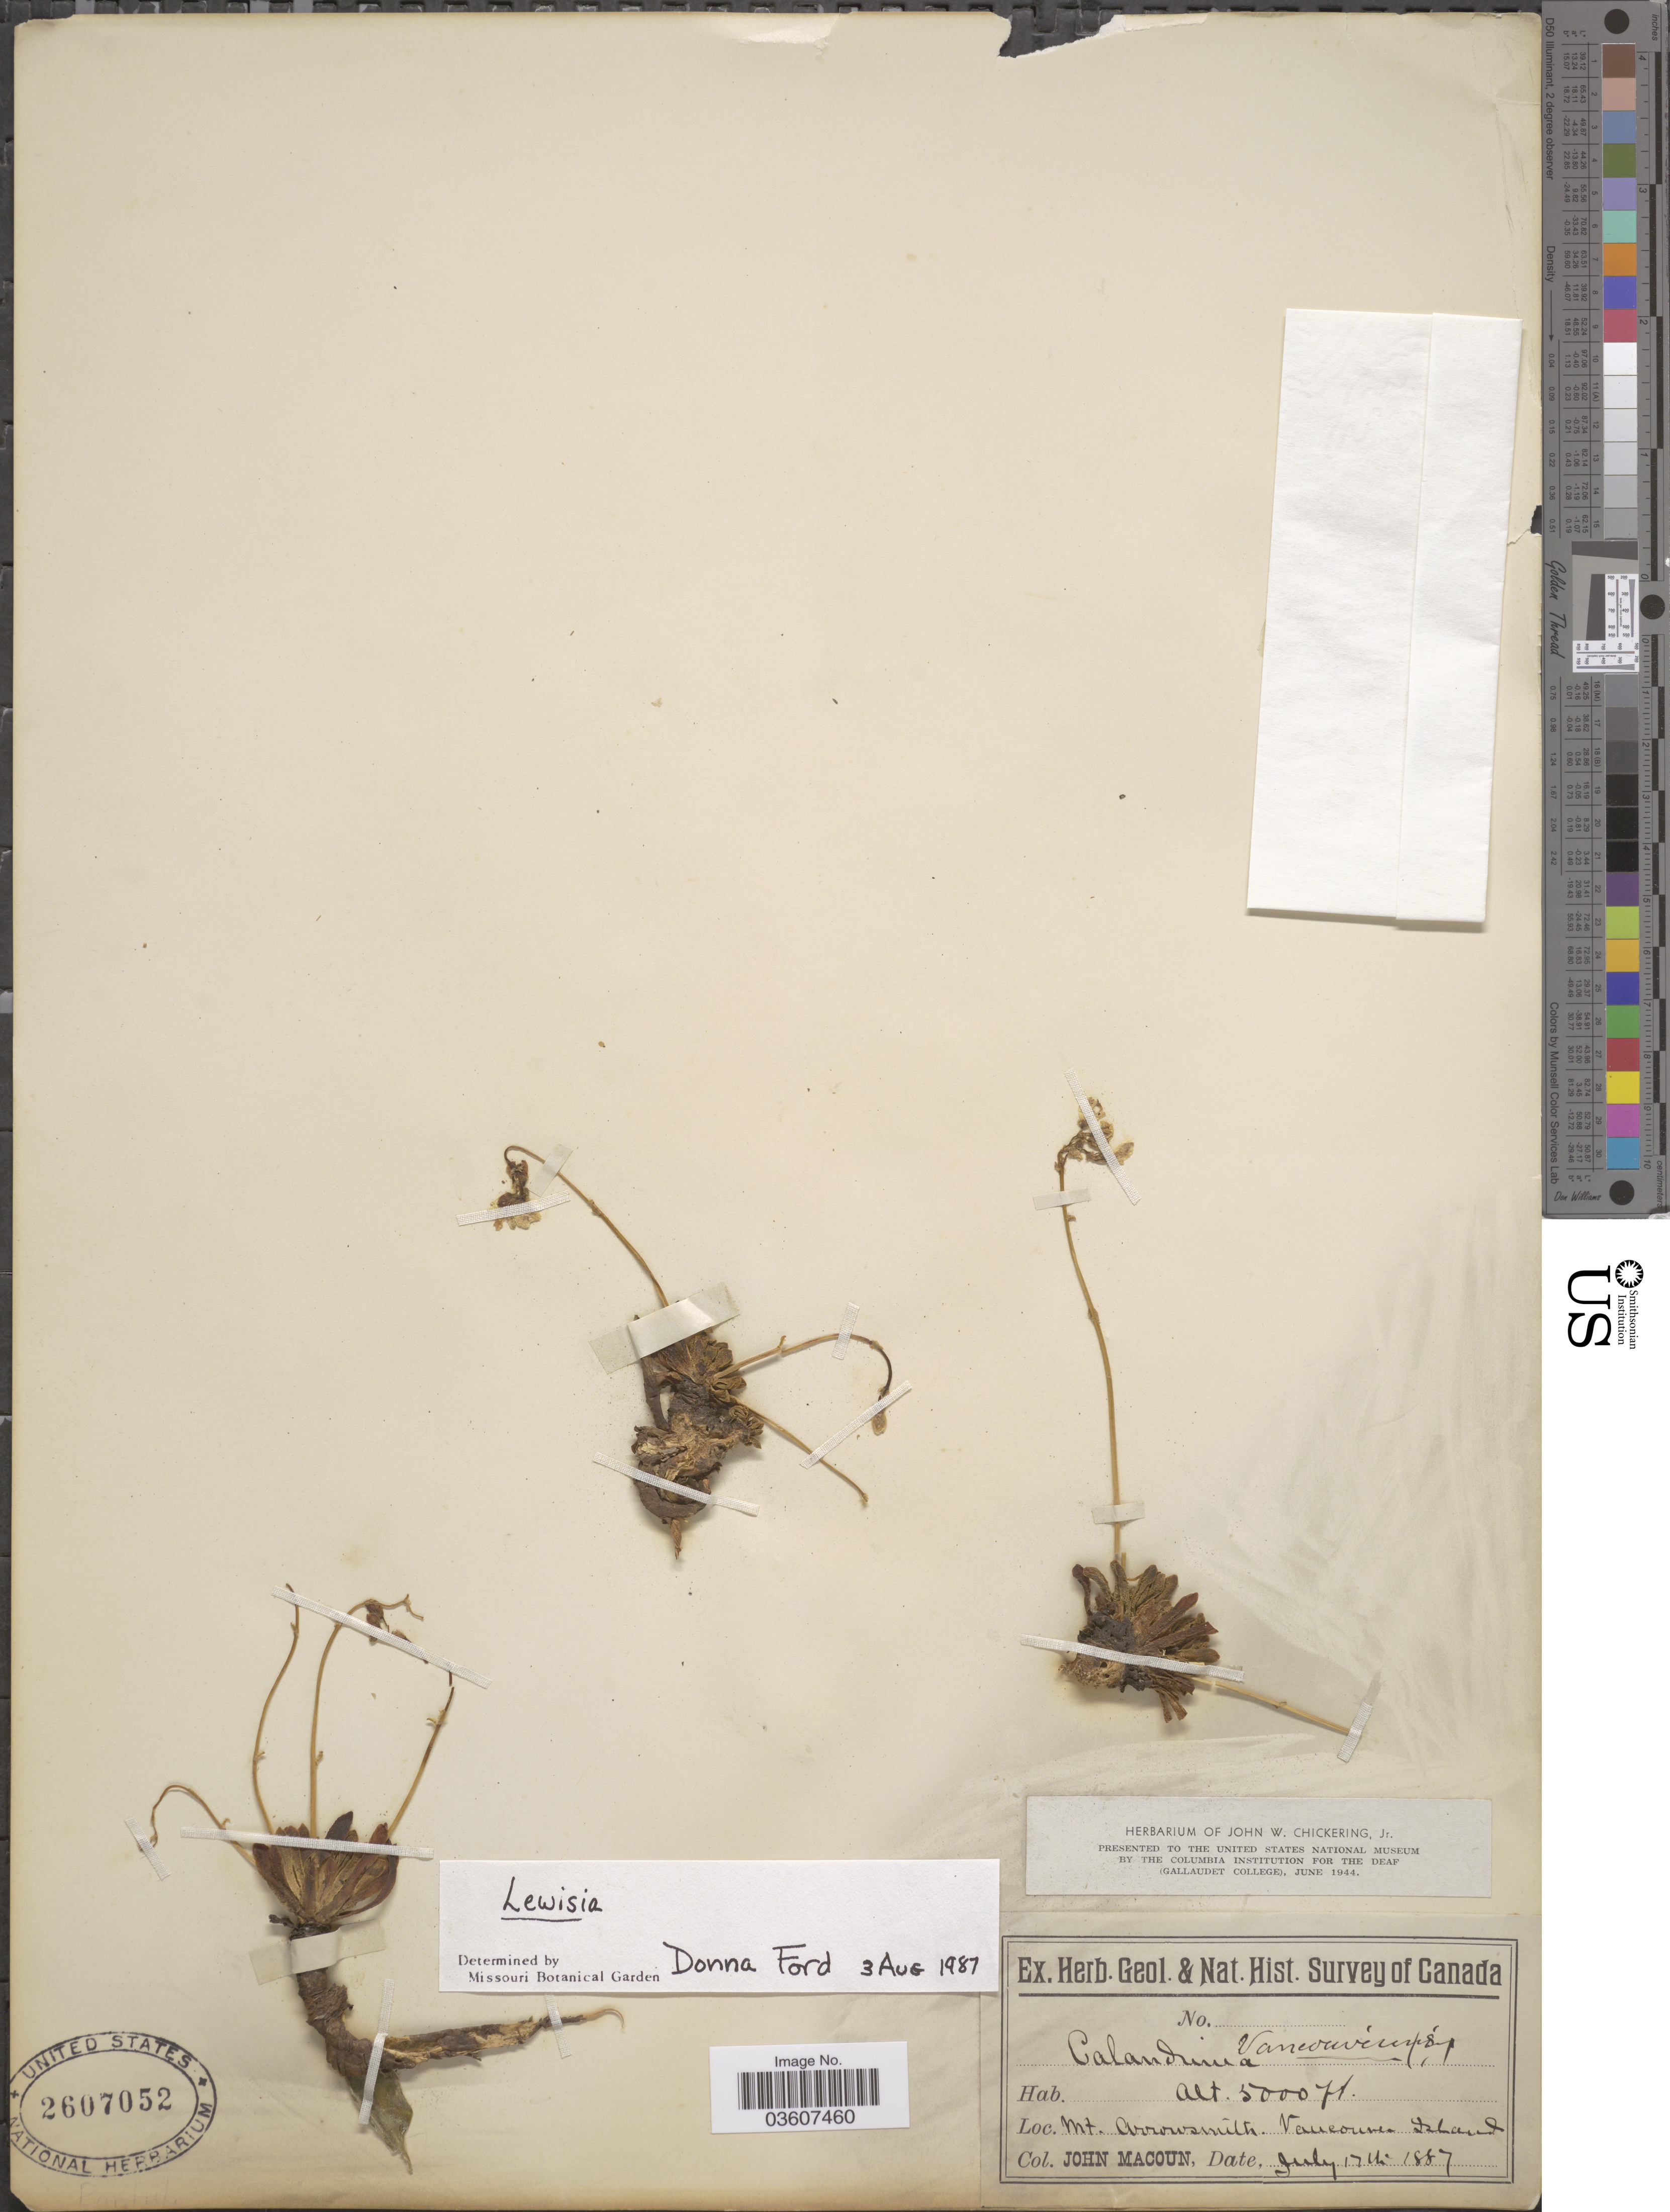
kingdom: Plantae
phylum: Tracheophyta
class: Magnoliopsida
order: Caryophyllales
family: Montiaceae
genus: Lewisia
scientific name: Lewisia sp.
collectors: J. Macoun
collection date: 1887-07-17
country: Canada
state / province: British Columbia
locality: Mt. Arrowsmith, Vancouver Island.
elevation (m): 1524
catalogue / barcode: US 2607052